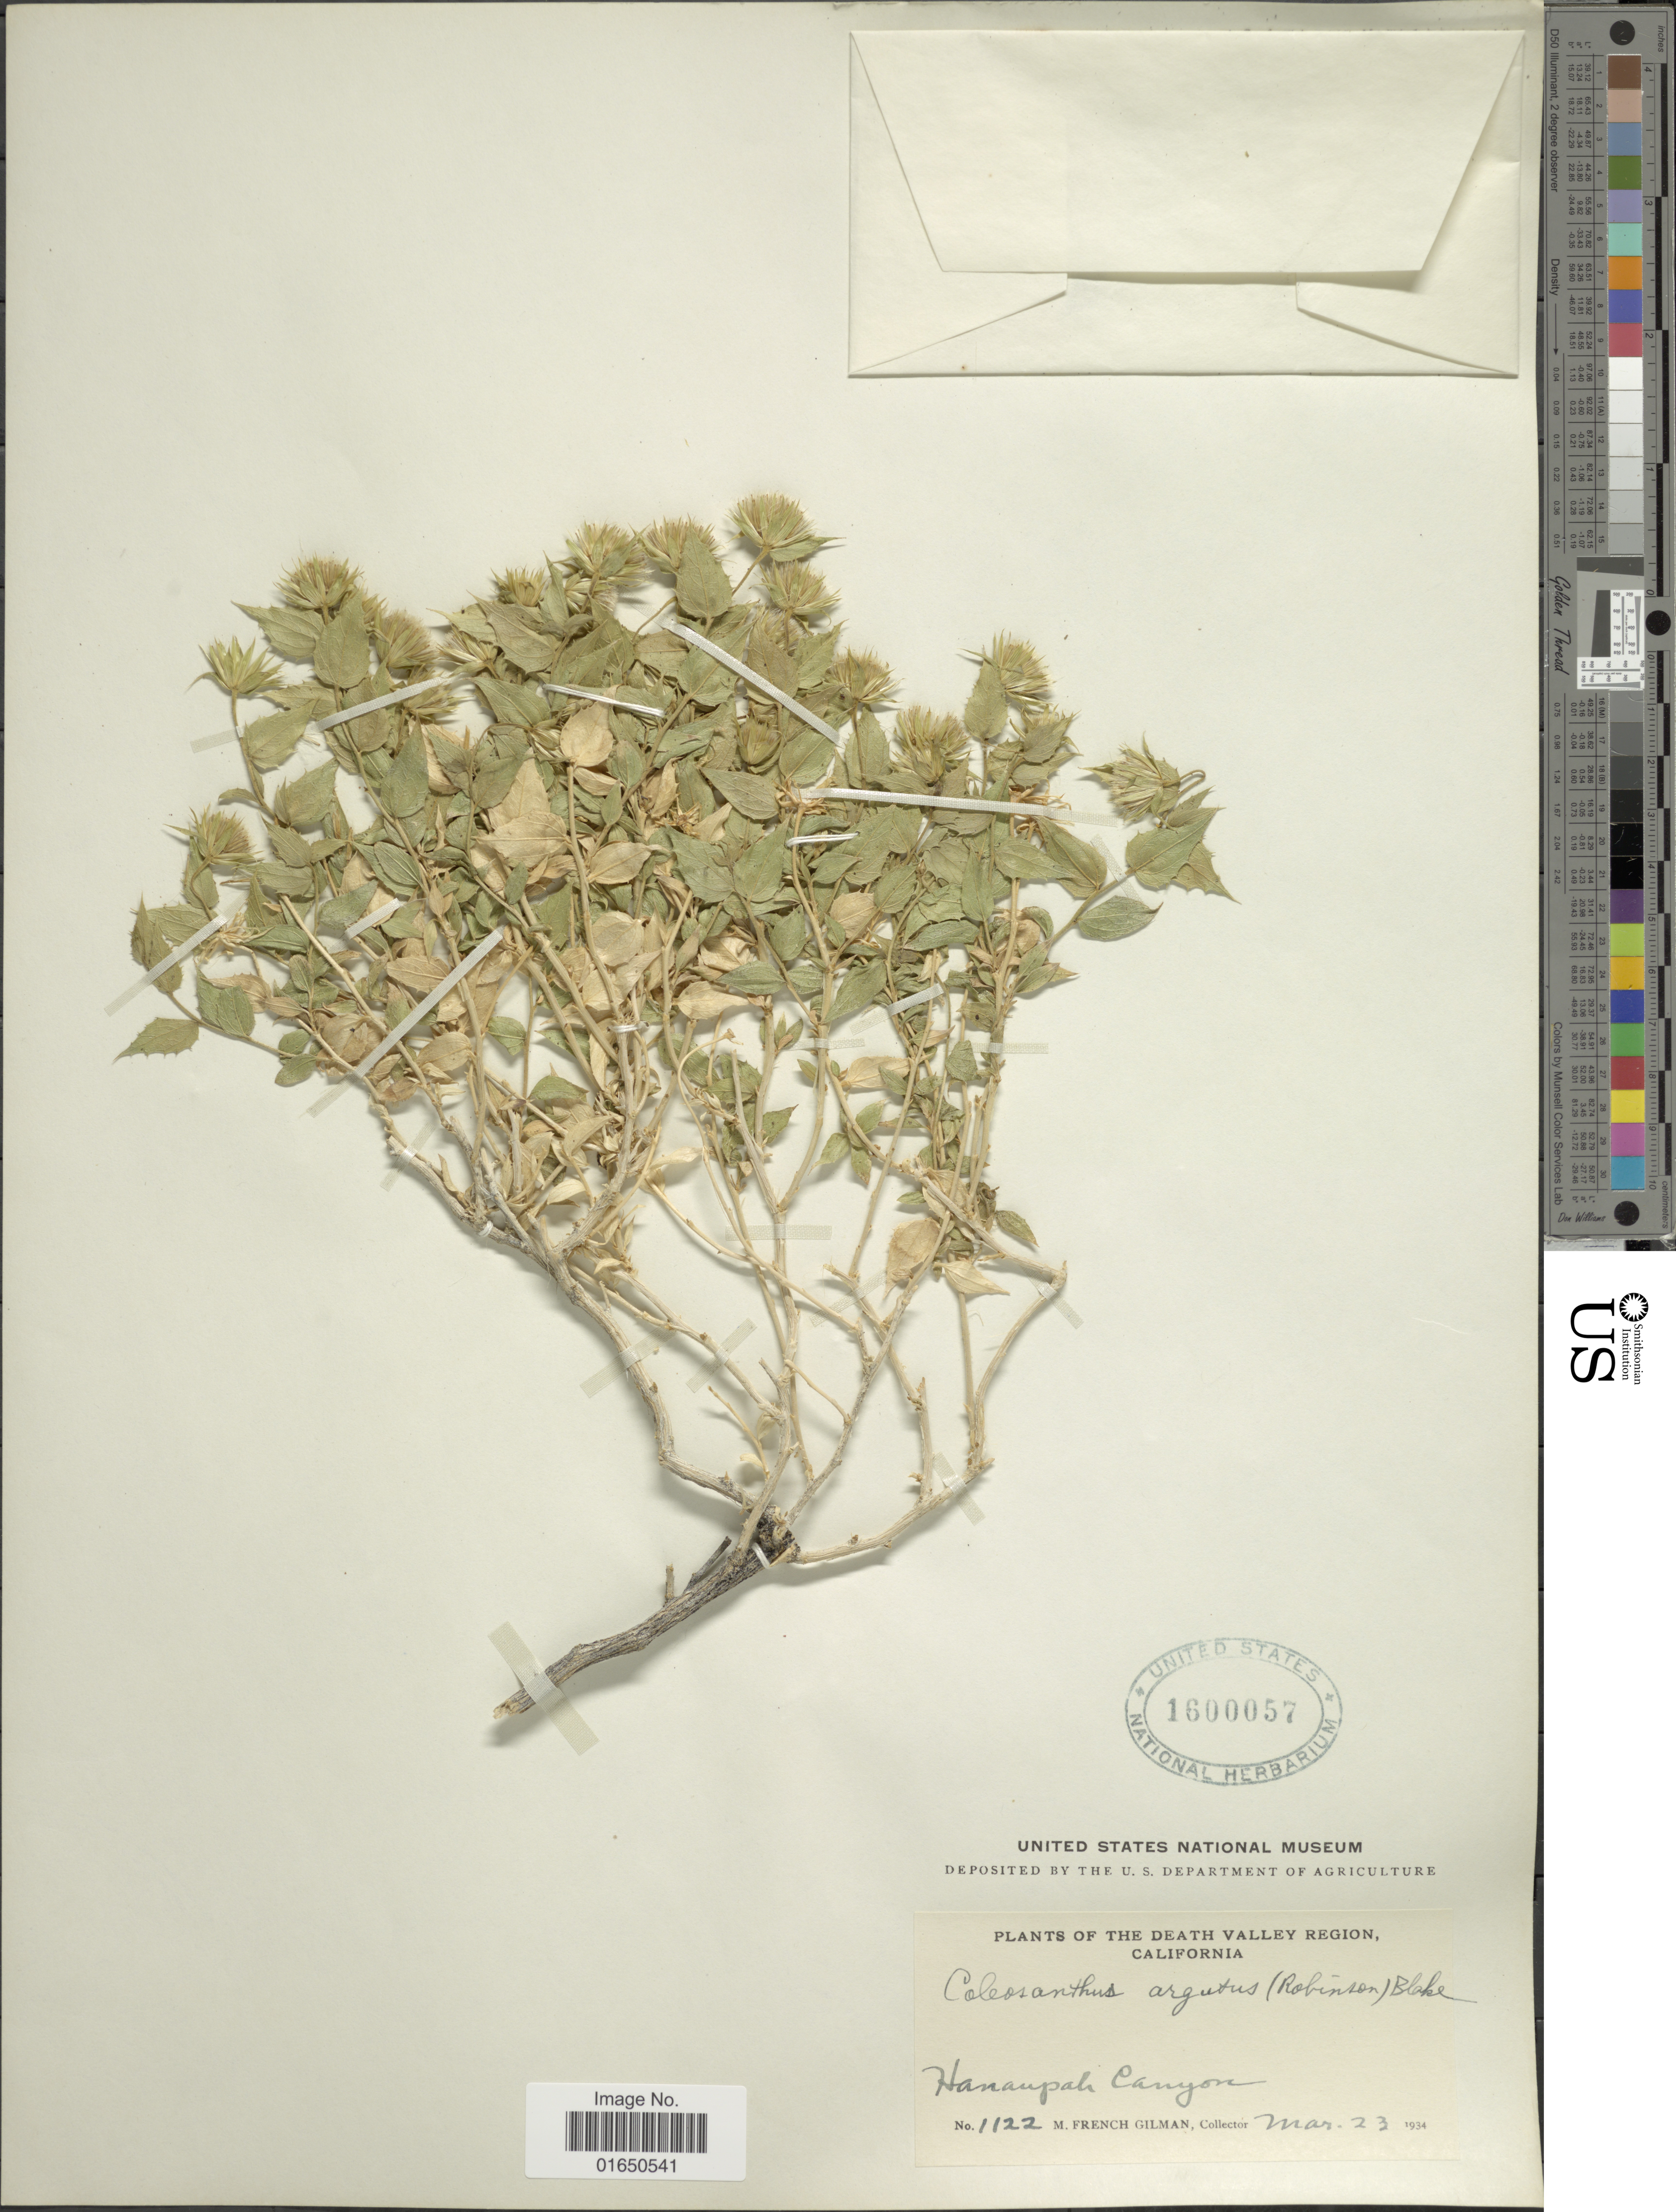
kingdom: Plantae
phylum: Tracheophyta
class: Magnoliopsida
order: Asterales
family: Asteraceae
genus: Brickellia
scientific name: Brickellia arguta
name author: B.L. Rob.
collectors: M. F. Gilman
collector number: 1122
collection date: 1934-03-23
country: United States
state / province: California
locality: Death valley Region. Hanaupah Canyon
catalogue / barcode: US 1600057